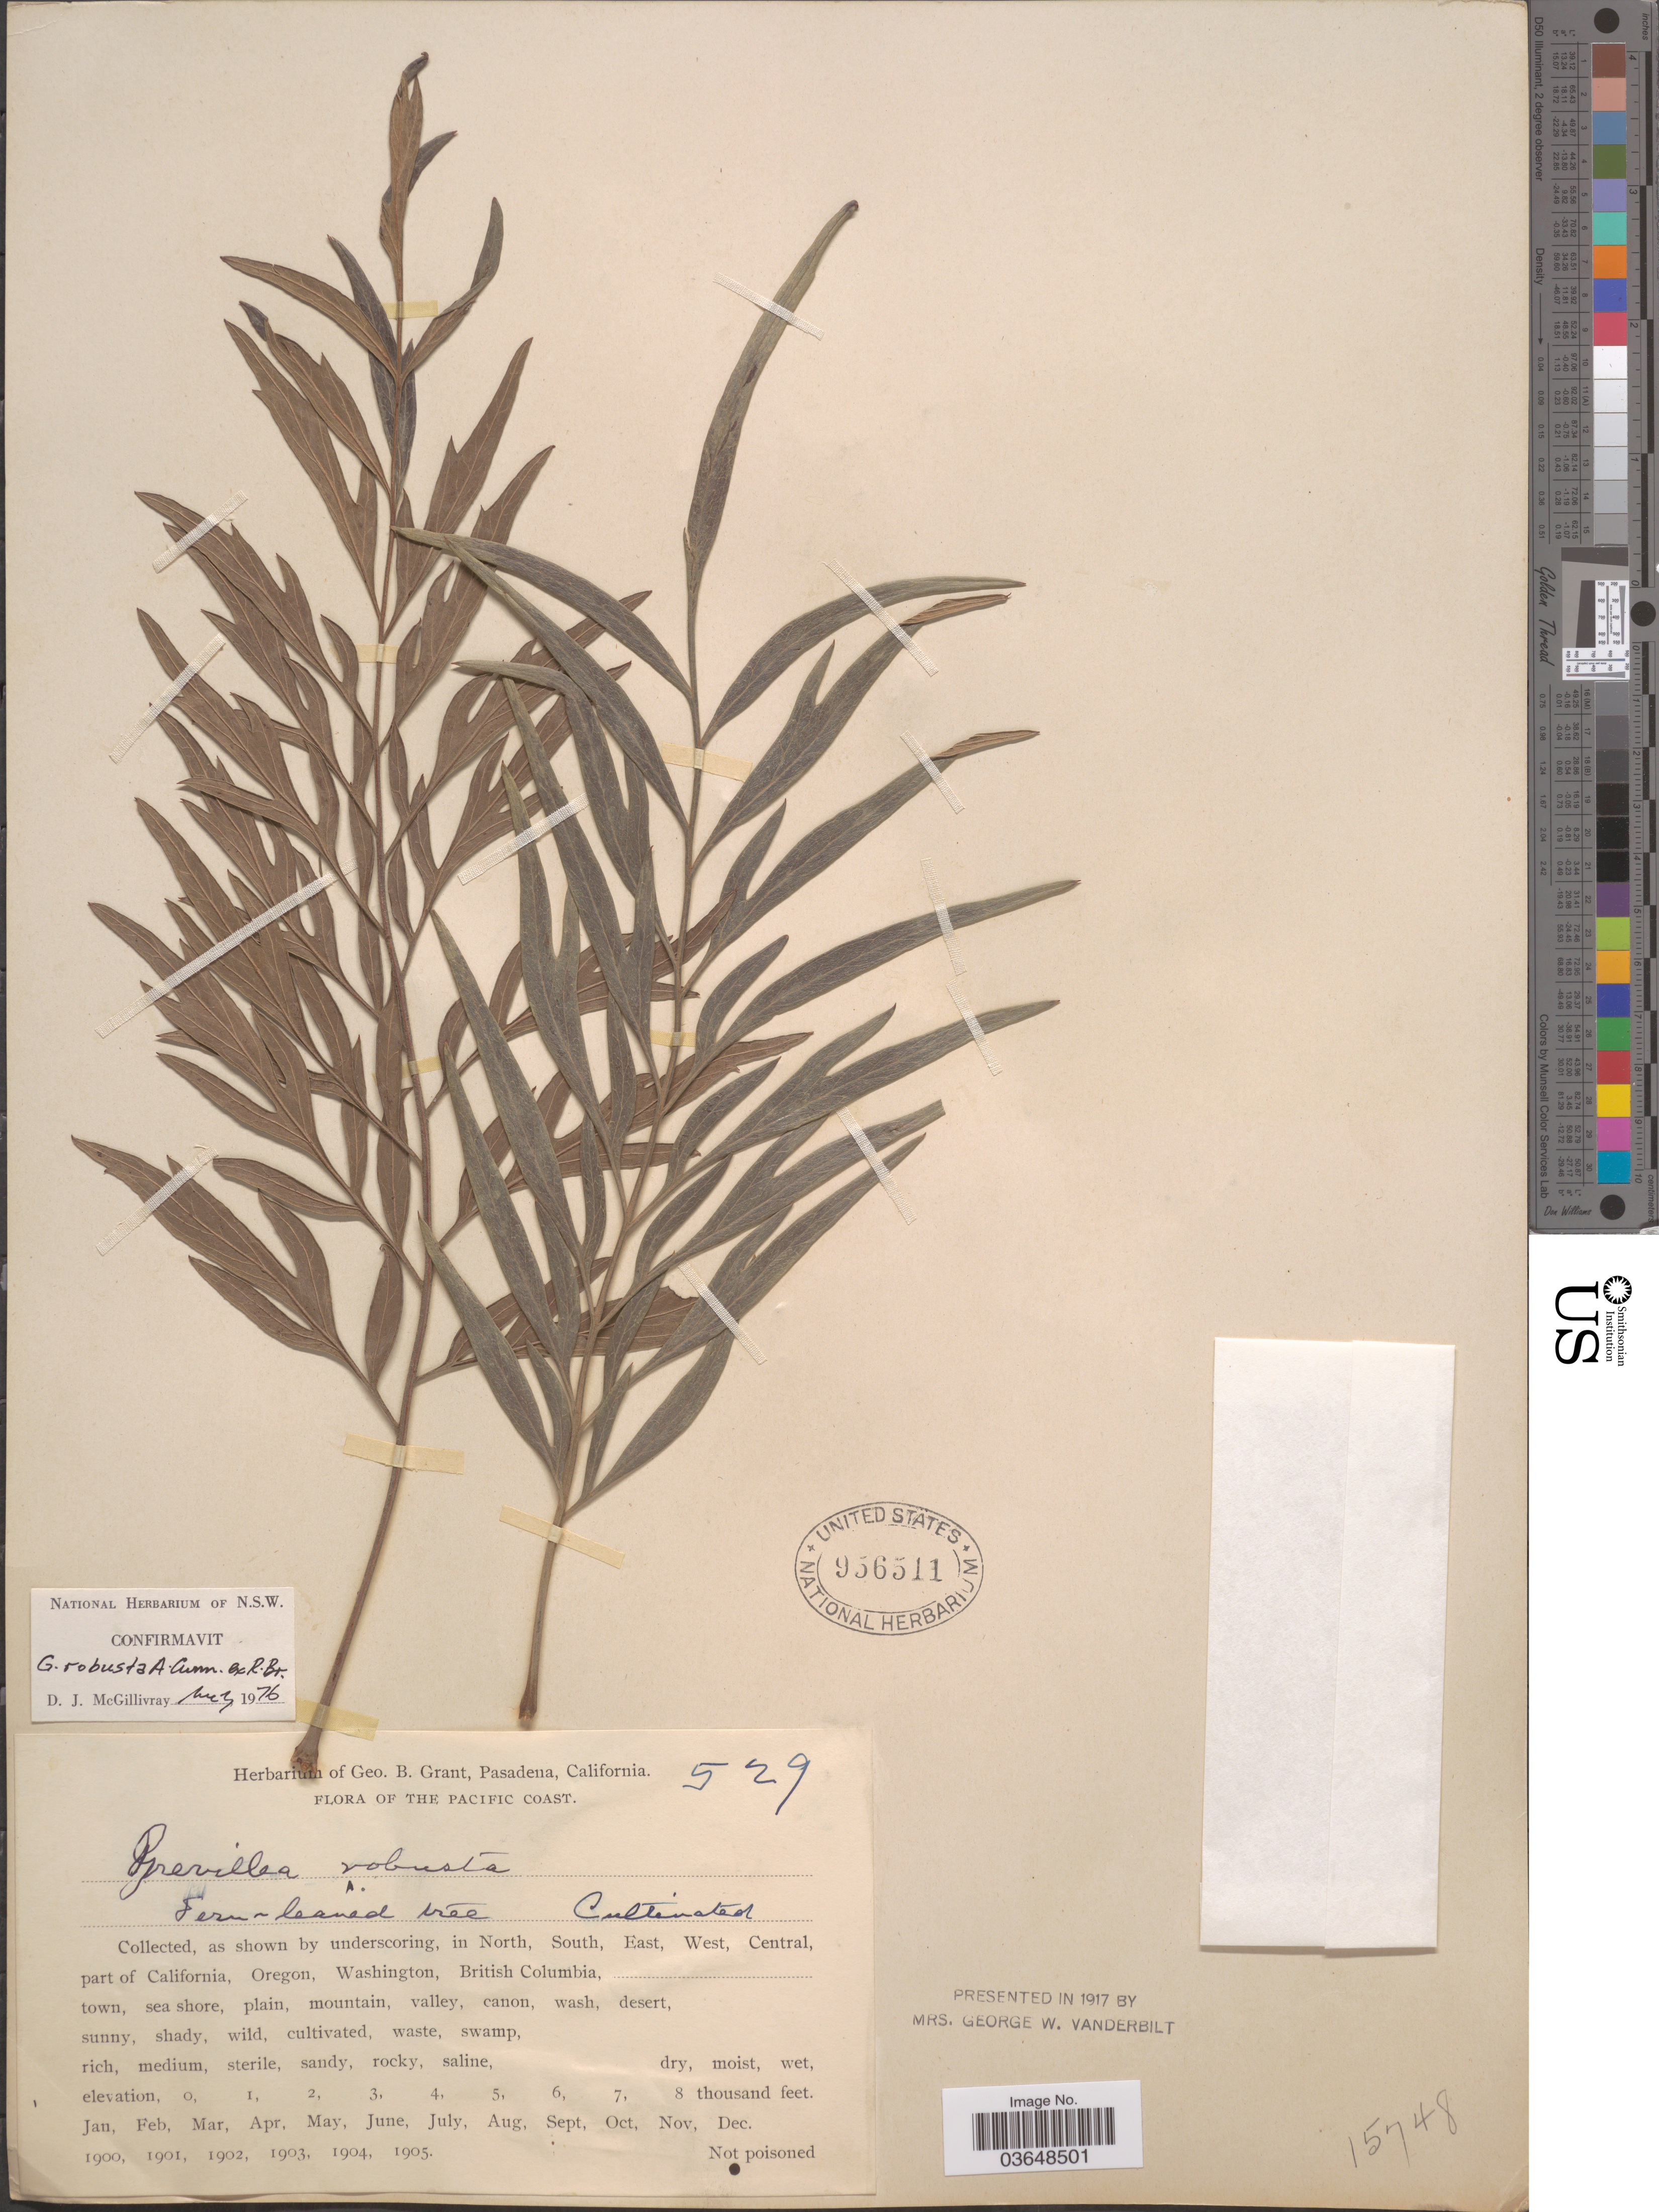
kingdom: Plantae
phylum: Tracheophyta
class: Magnoliopsida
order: Proteales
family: Proteaceae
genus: Grevillea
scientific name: Grevillea robusta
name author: A. Cunn.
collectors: ex herb. Geo. B. Grant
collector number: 529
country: United States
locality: The Pacific Coast. In North, South, East, West, Central, part of California, Oregon, Washington, British Columbia [unsure placement]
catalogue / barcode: US 956511